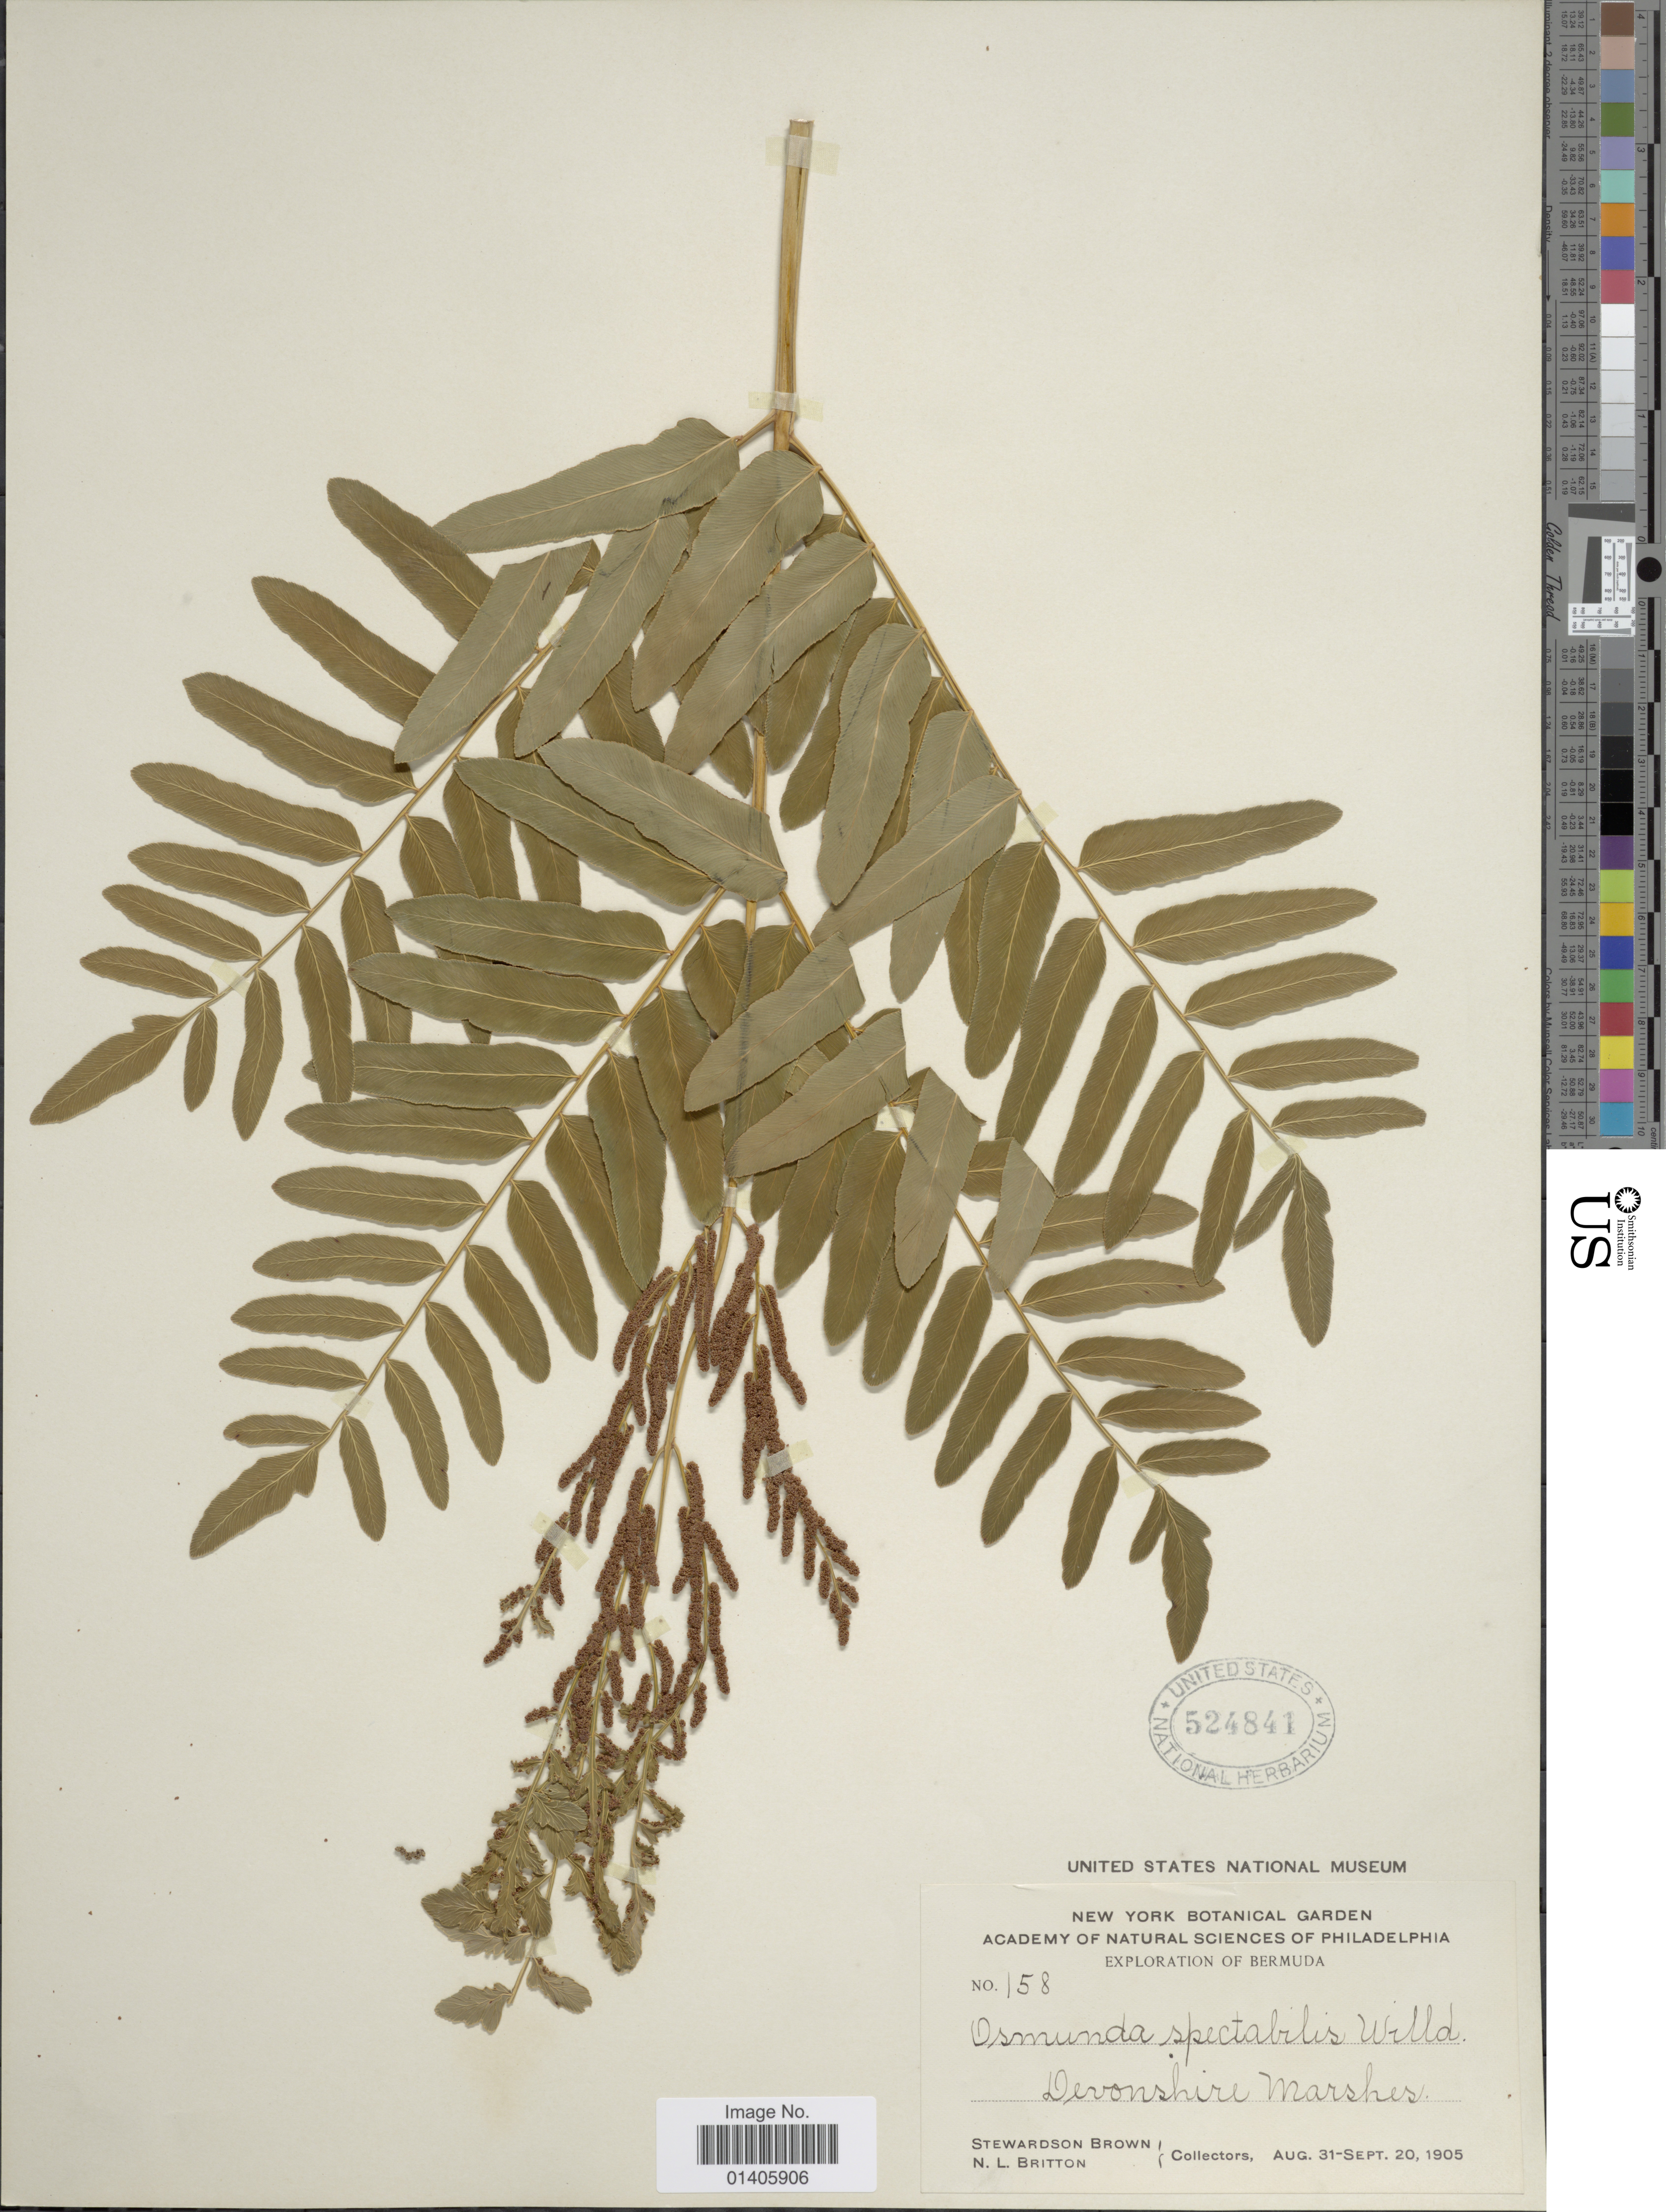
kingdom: Plantae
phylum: Tracheophyta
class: Polypodiopsida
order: Osmundales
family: Osmundaceae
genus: Osmunda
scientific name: Osmunda regalis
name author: L.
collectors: S. Brown & N. Britton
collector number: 158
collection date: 1905-08-31/1905-09-20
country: Bermuda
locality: Devonshire Marshes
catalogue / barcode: US 524841